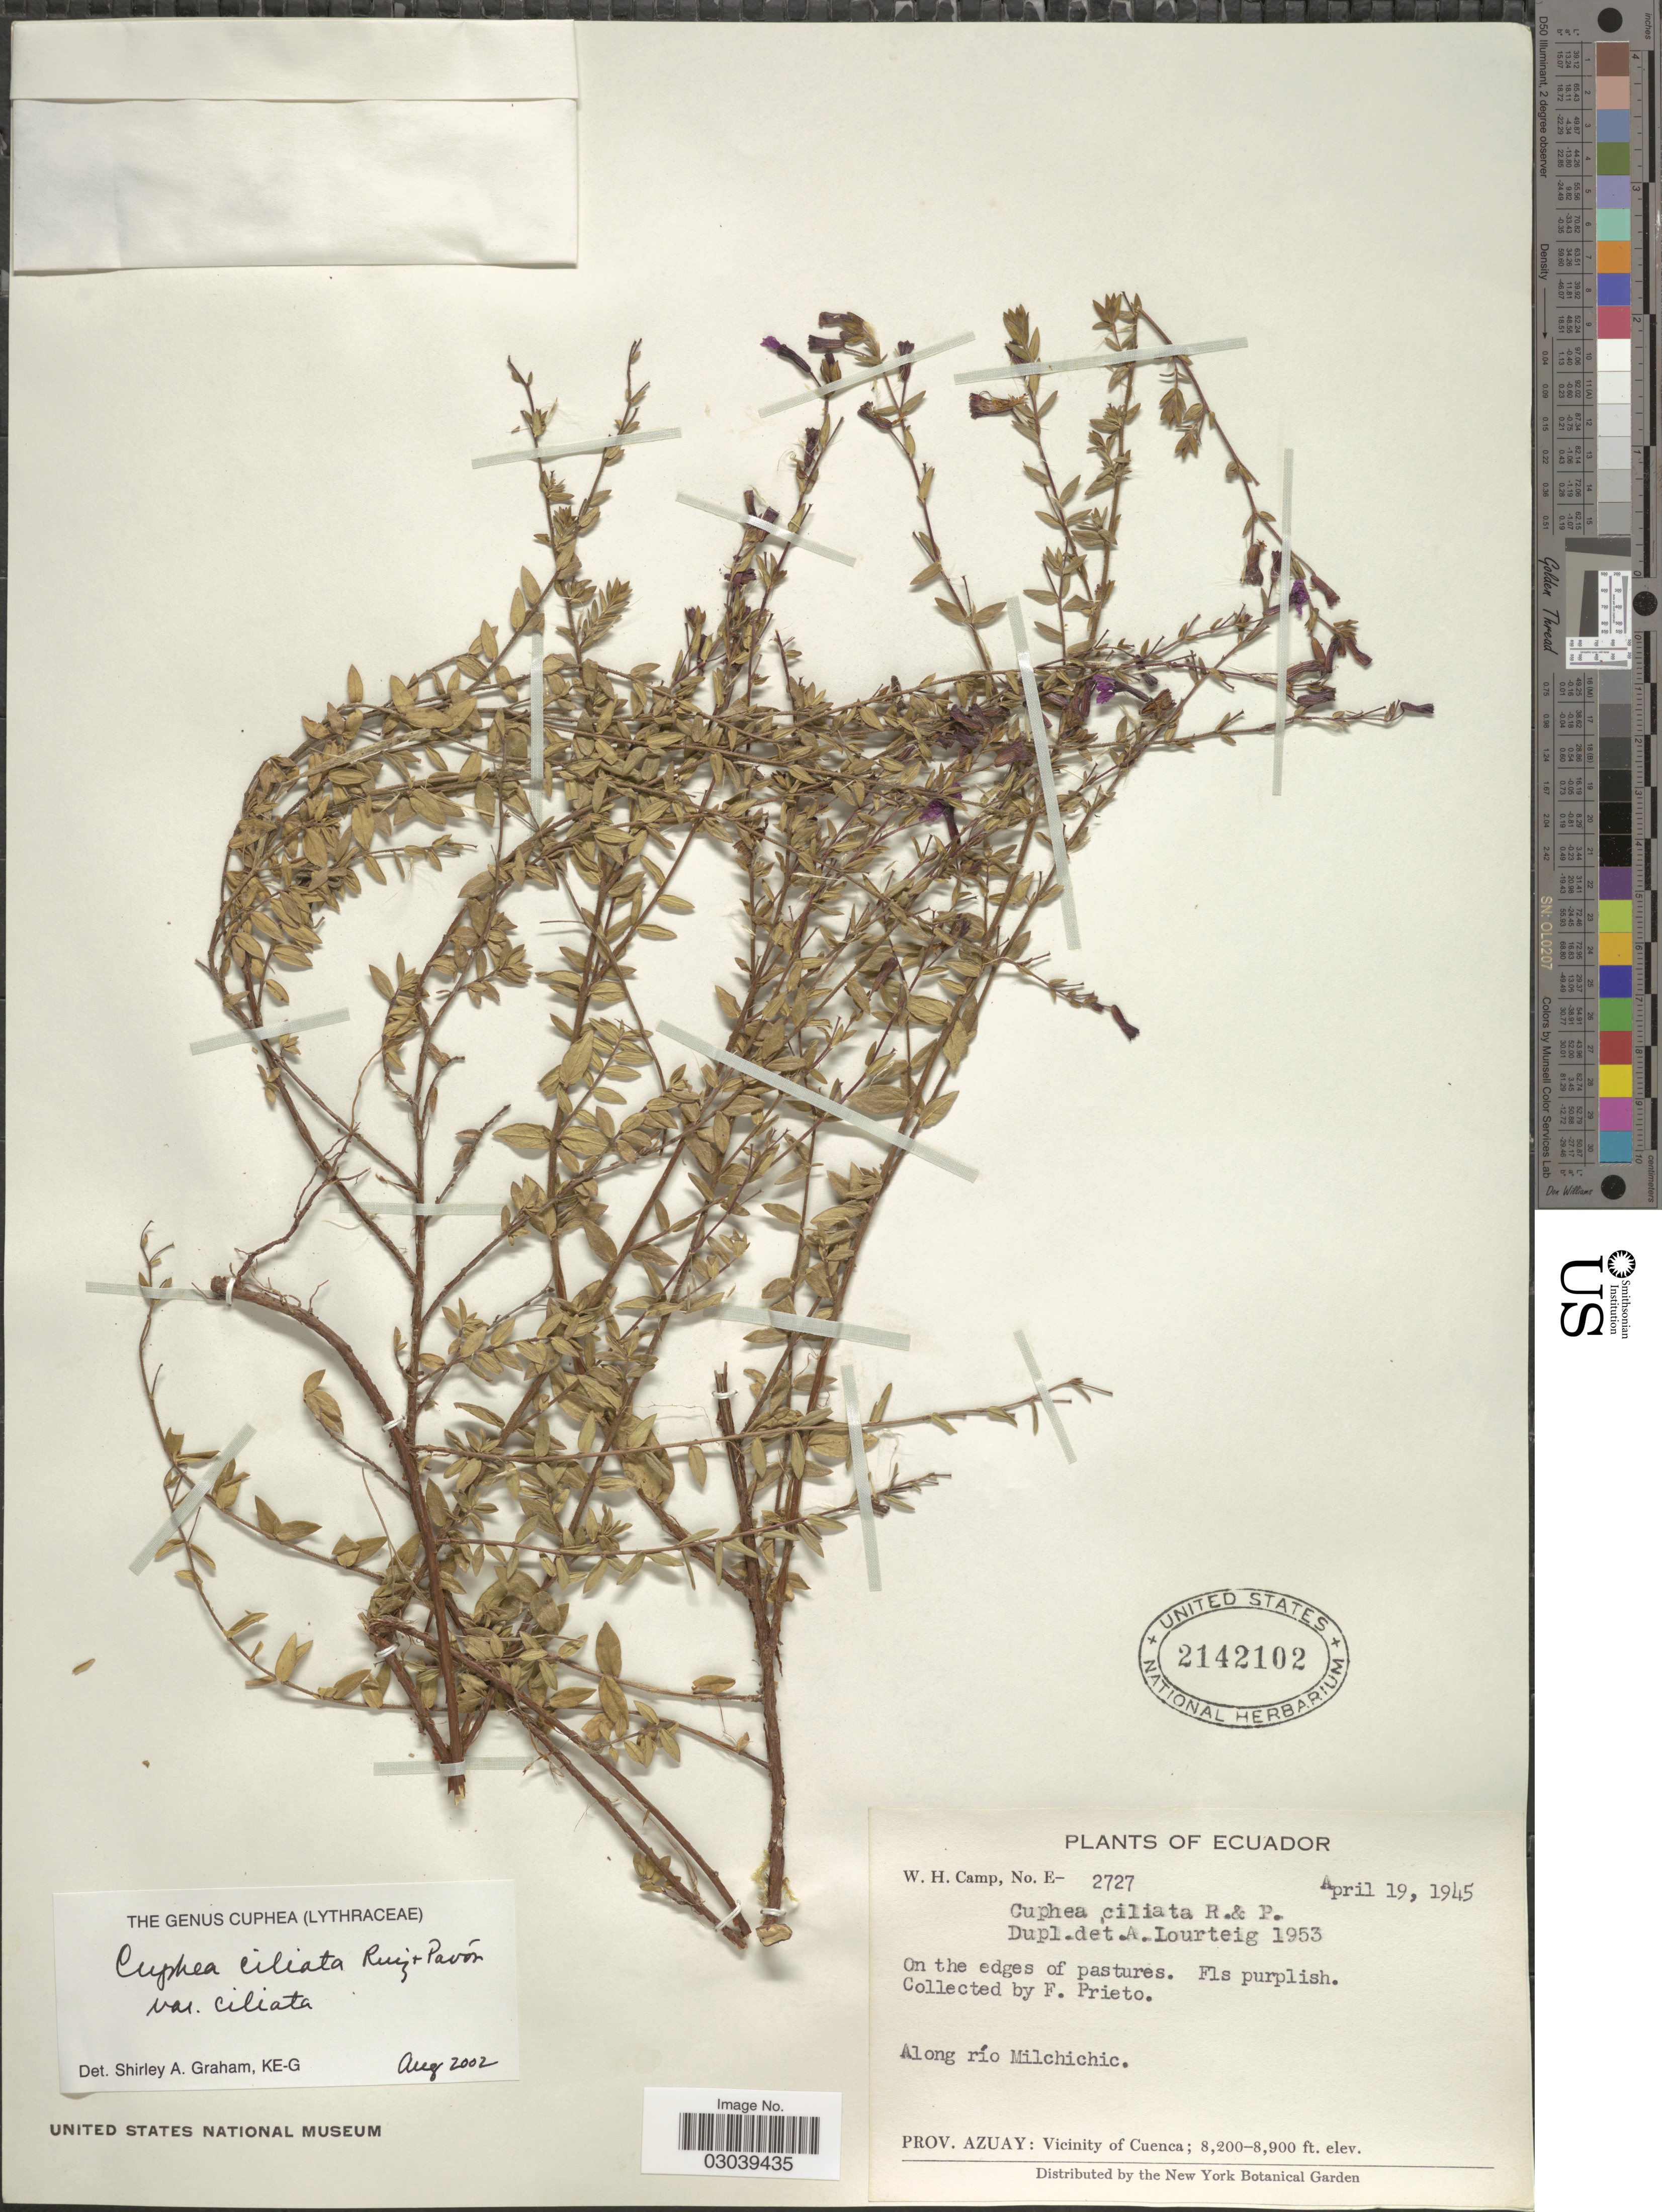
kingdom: Plantae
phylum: Tracheophyta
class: Magnoliopsida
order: Myrtales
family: Lythraceae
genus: Cuphea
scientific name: Cuphea ciliata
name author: Ruiz & Pav.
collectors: F. Prieto & W. H. Camp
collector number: E-2727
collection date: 1945-04-19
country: Ecuador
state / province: Azuay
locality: Along río Milchichic. Vicinity of Cuenca.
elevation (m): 2499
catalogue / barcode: US 2142102